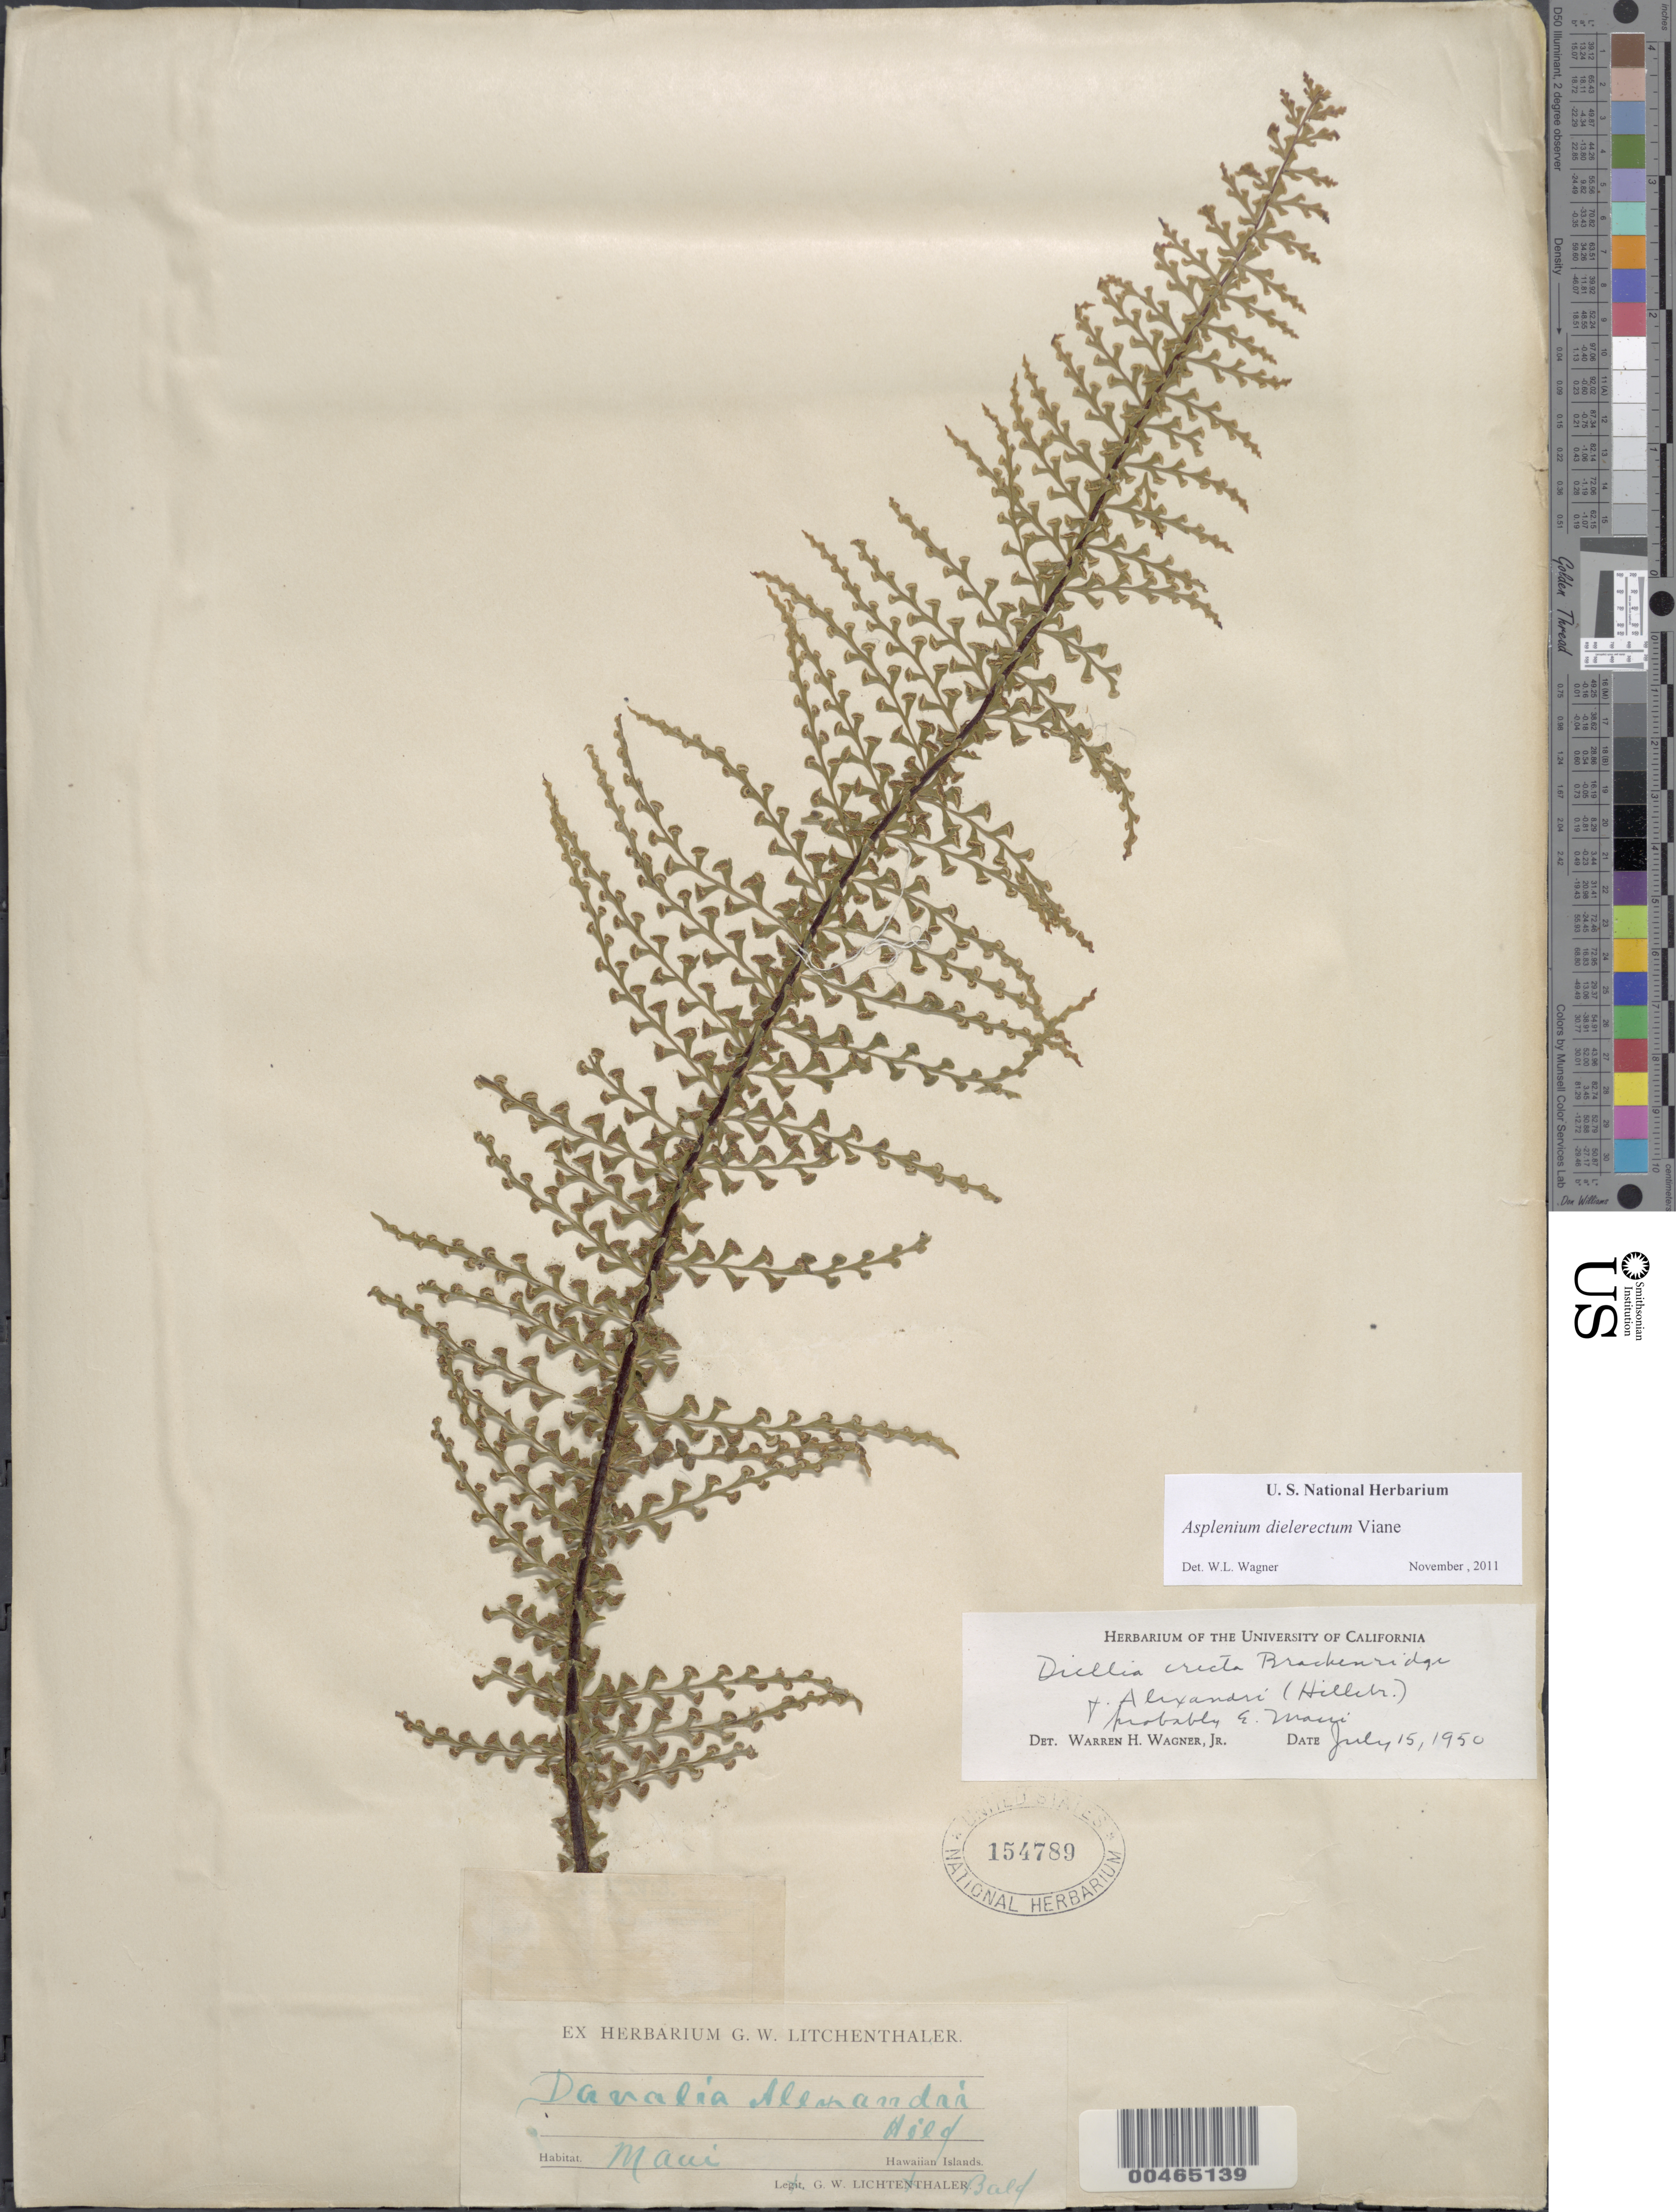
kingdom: Plantae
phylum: Tracheophyta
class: Polypodiopsida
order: Polypodiales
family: Aspleniaceae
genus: Asplenium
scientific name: Asplenium dielerectum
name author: Viane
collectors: G. Lichtenthaler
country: United States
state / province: Hawaii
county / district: Maui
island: Maui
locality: Maui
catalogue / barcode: US 154789